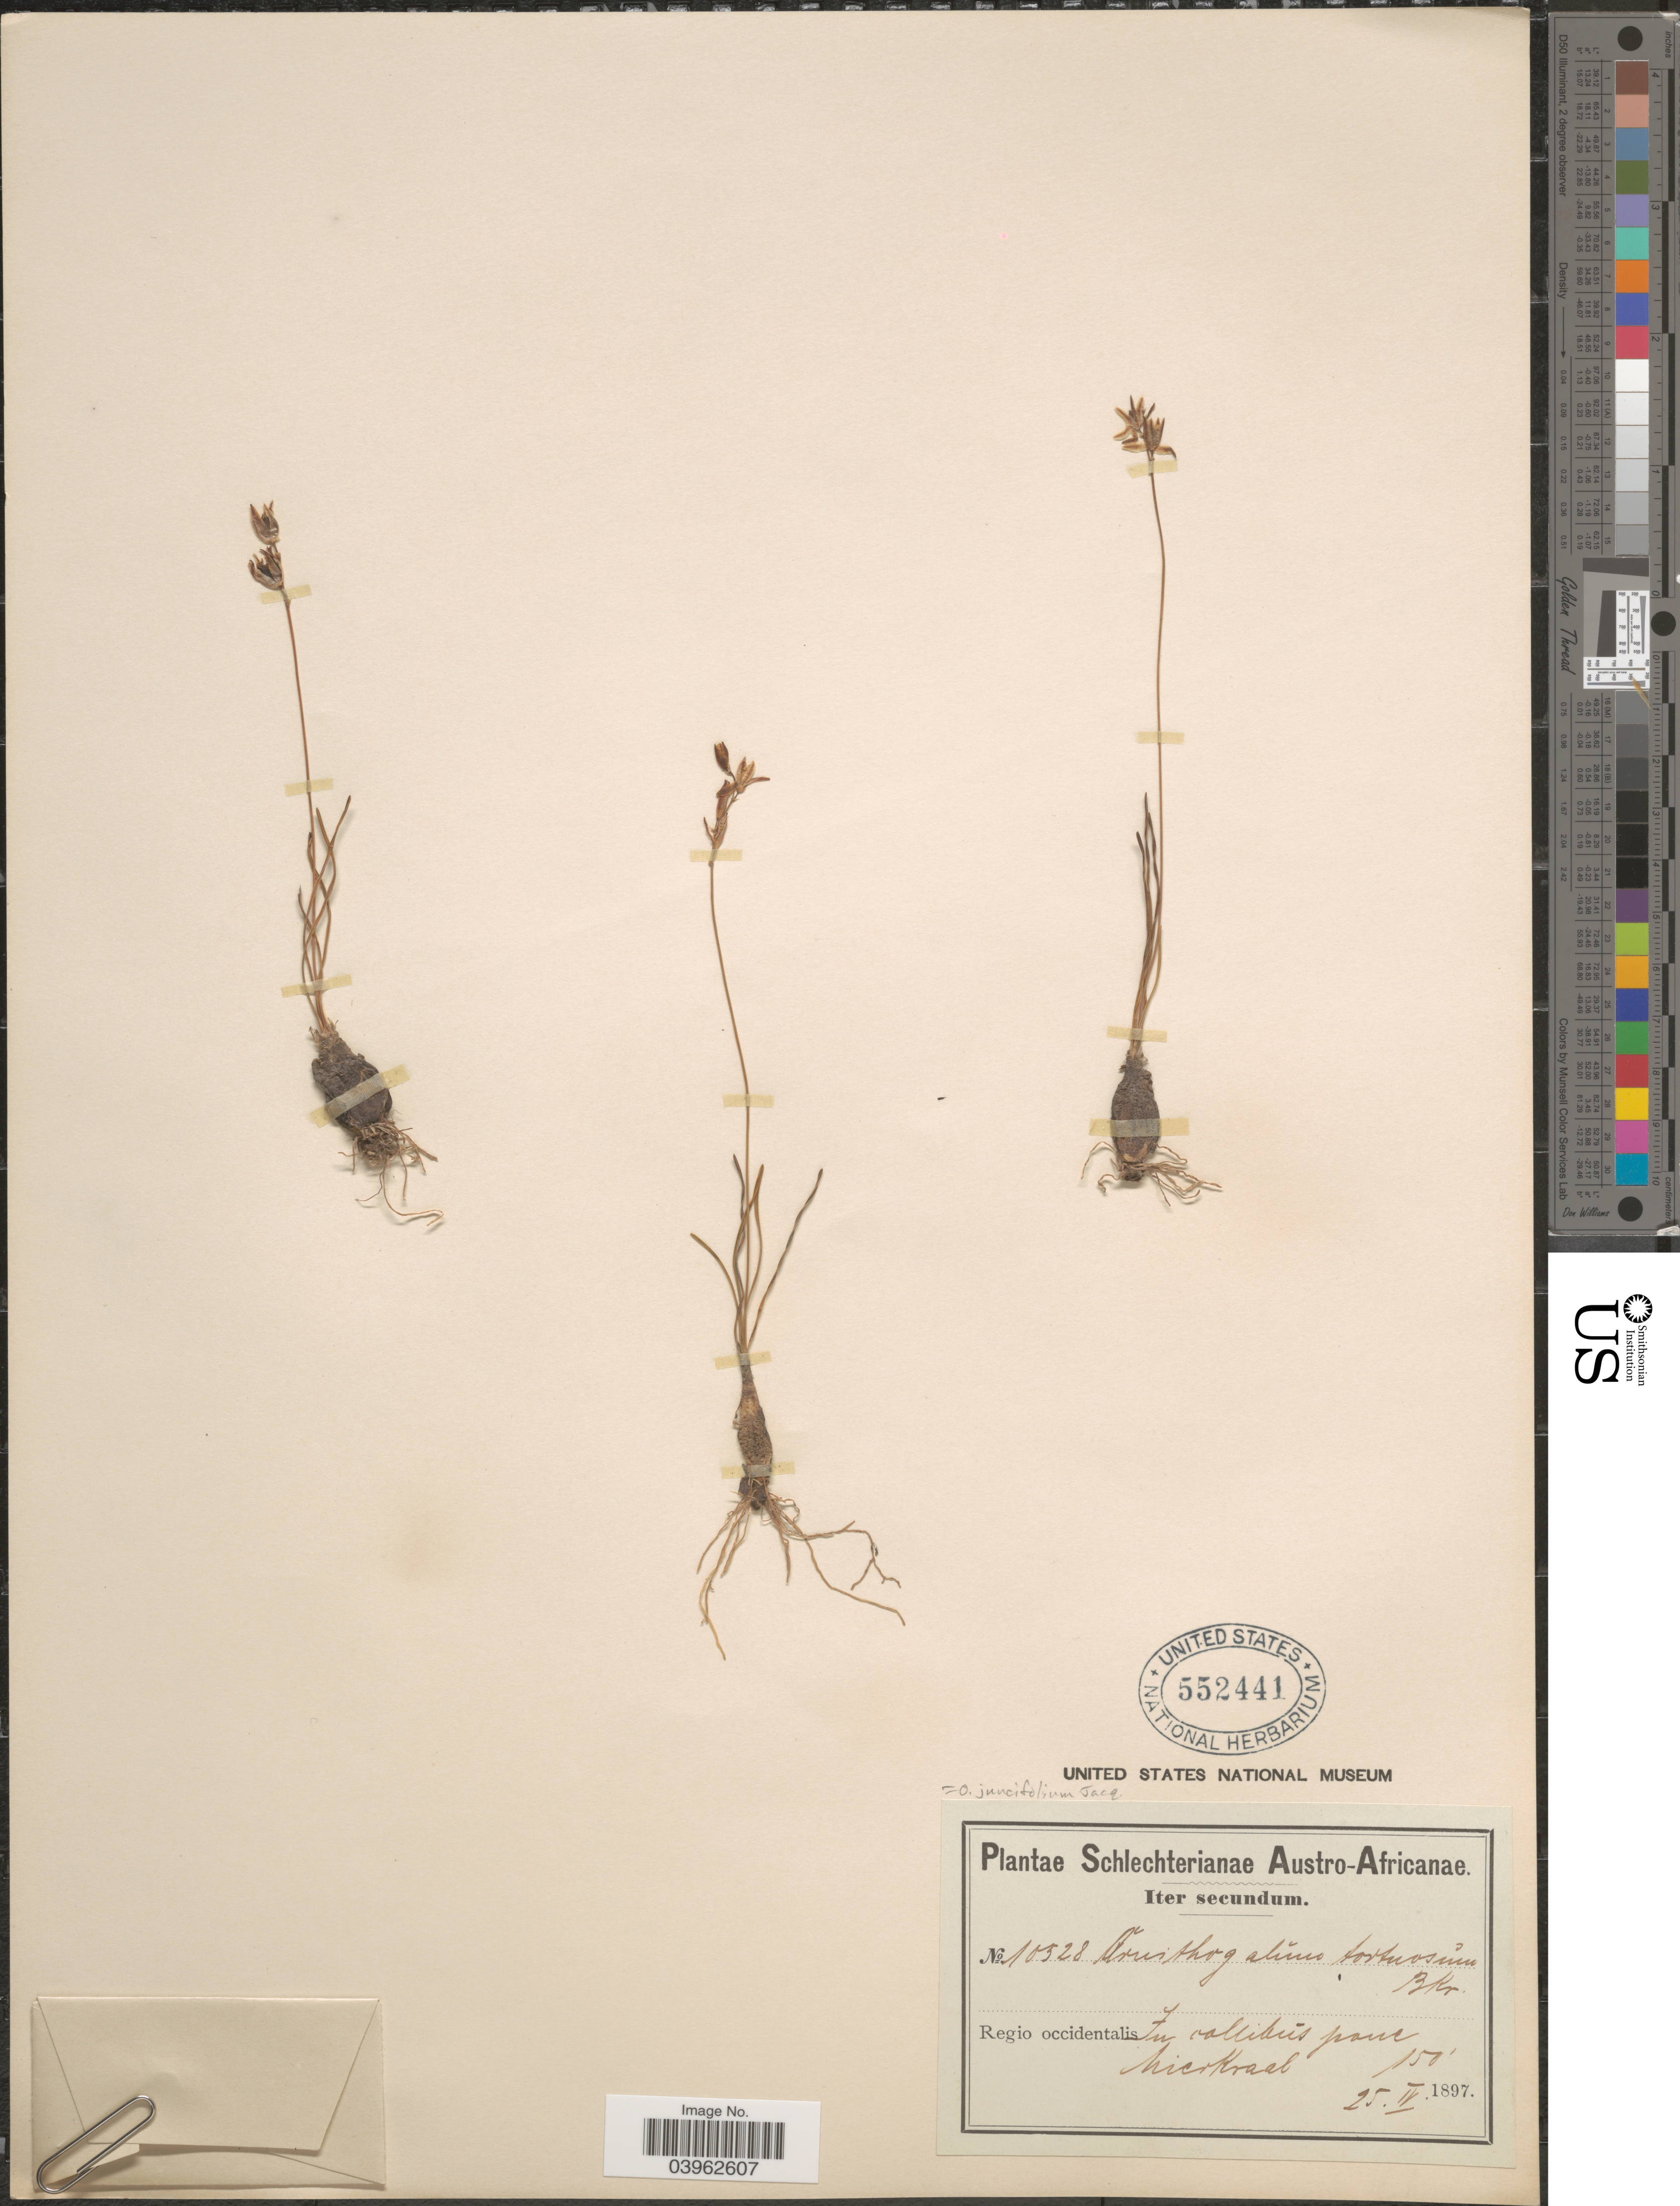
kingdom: Plantae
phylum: Tracheophyta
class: Liliopsida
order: Asparagales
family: Asparagaceae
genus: Ornithogalum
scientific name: Ornithogalum juncifolium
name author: Jacq.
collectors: Schlechter, --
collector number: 10528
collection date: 1897-04-25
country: South Africa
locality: Austro-Africanae. Regio occidentalis. In collibus pone MierKraal.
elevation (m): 46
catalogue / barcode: US 552441